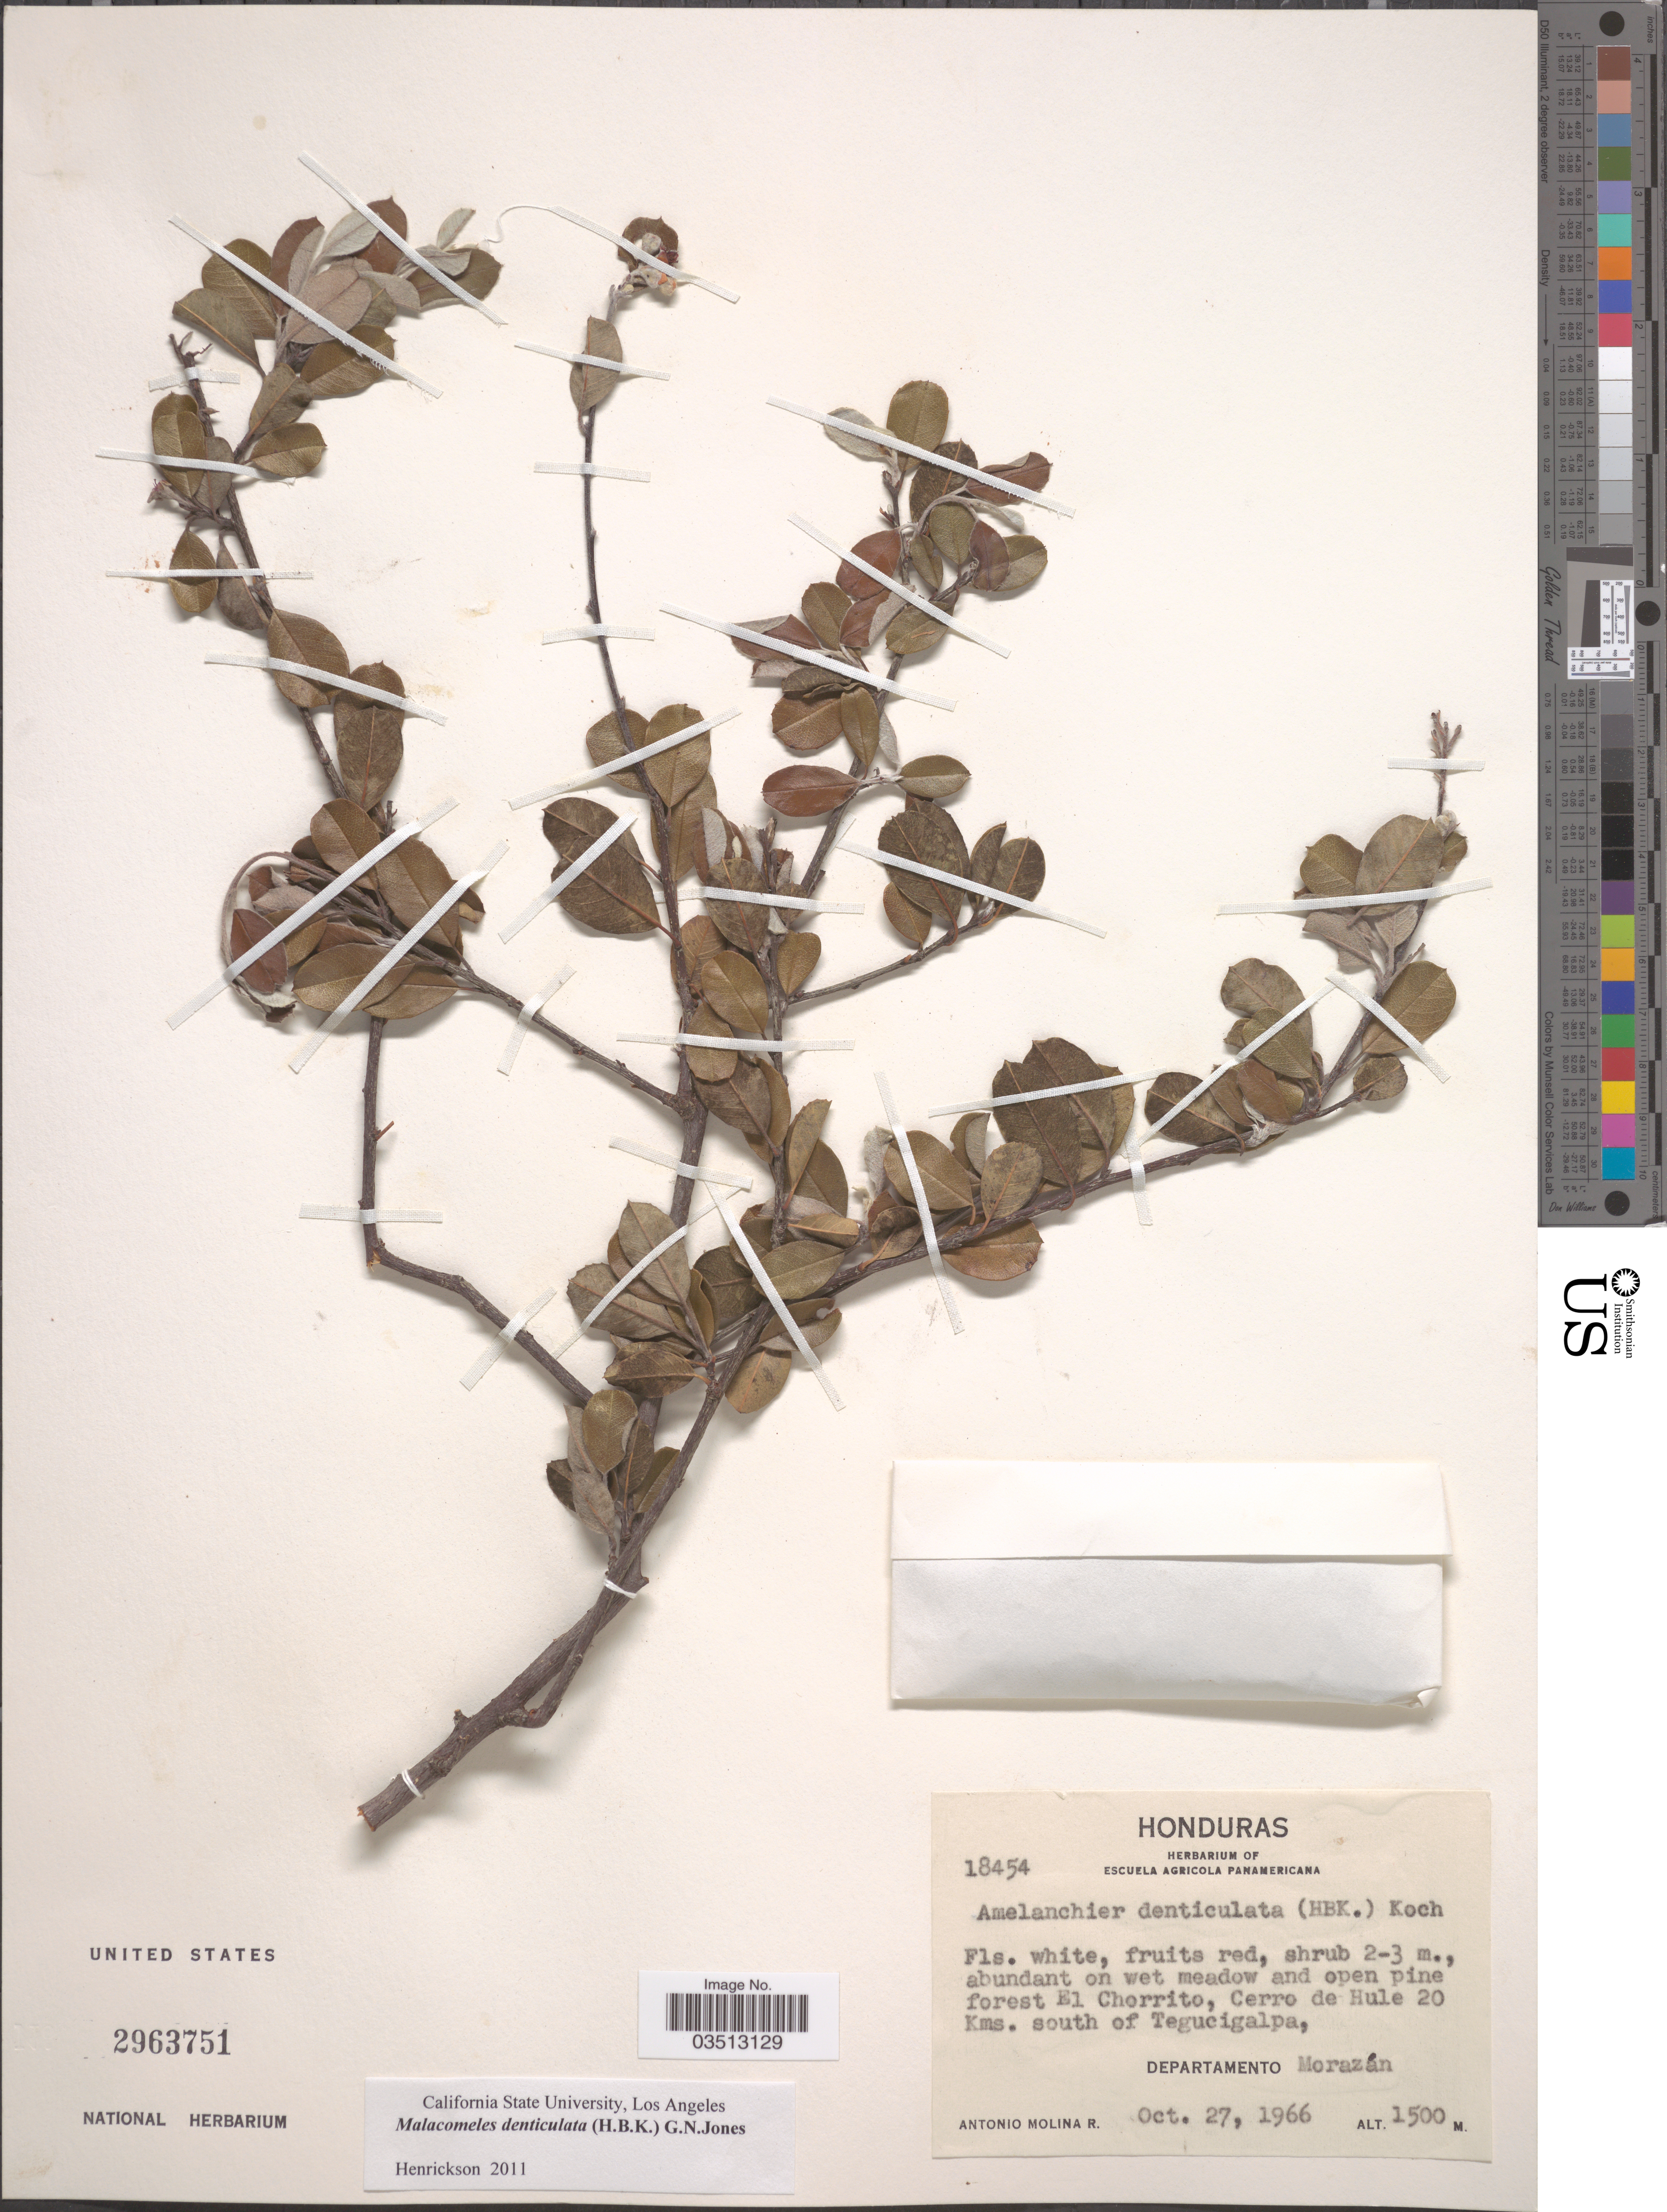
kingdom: Plantae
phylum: Tracheophyta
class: Magnoliopsida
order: Rosales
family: Rosaceae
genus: Malacomeles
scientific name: Malacomeles denticulata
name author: (Kunth) G.N. Jones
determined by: Henrickson, J.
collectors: A. Molina R.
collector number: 18454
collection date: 1966-10-27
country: Honduras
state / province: Fco. Morazán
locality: El Chorrito, Cerro de Hule 20 Kms. south of Tegucigalpa, Departamento Morazán.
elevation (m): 1500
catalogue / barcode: US 2963751